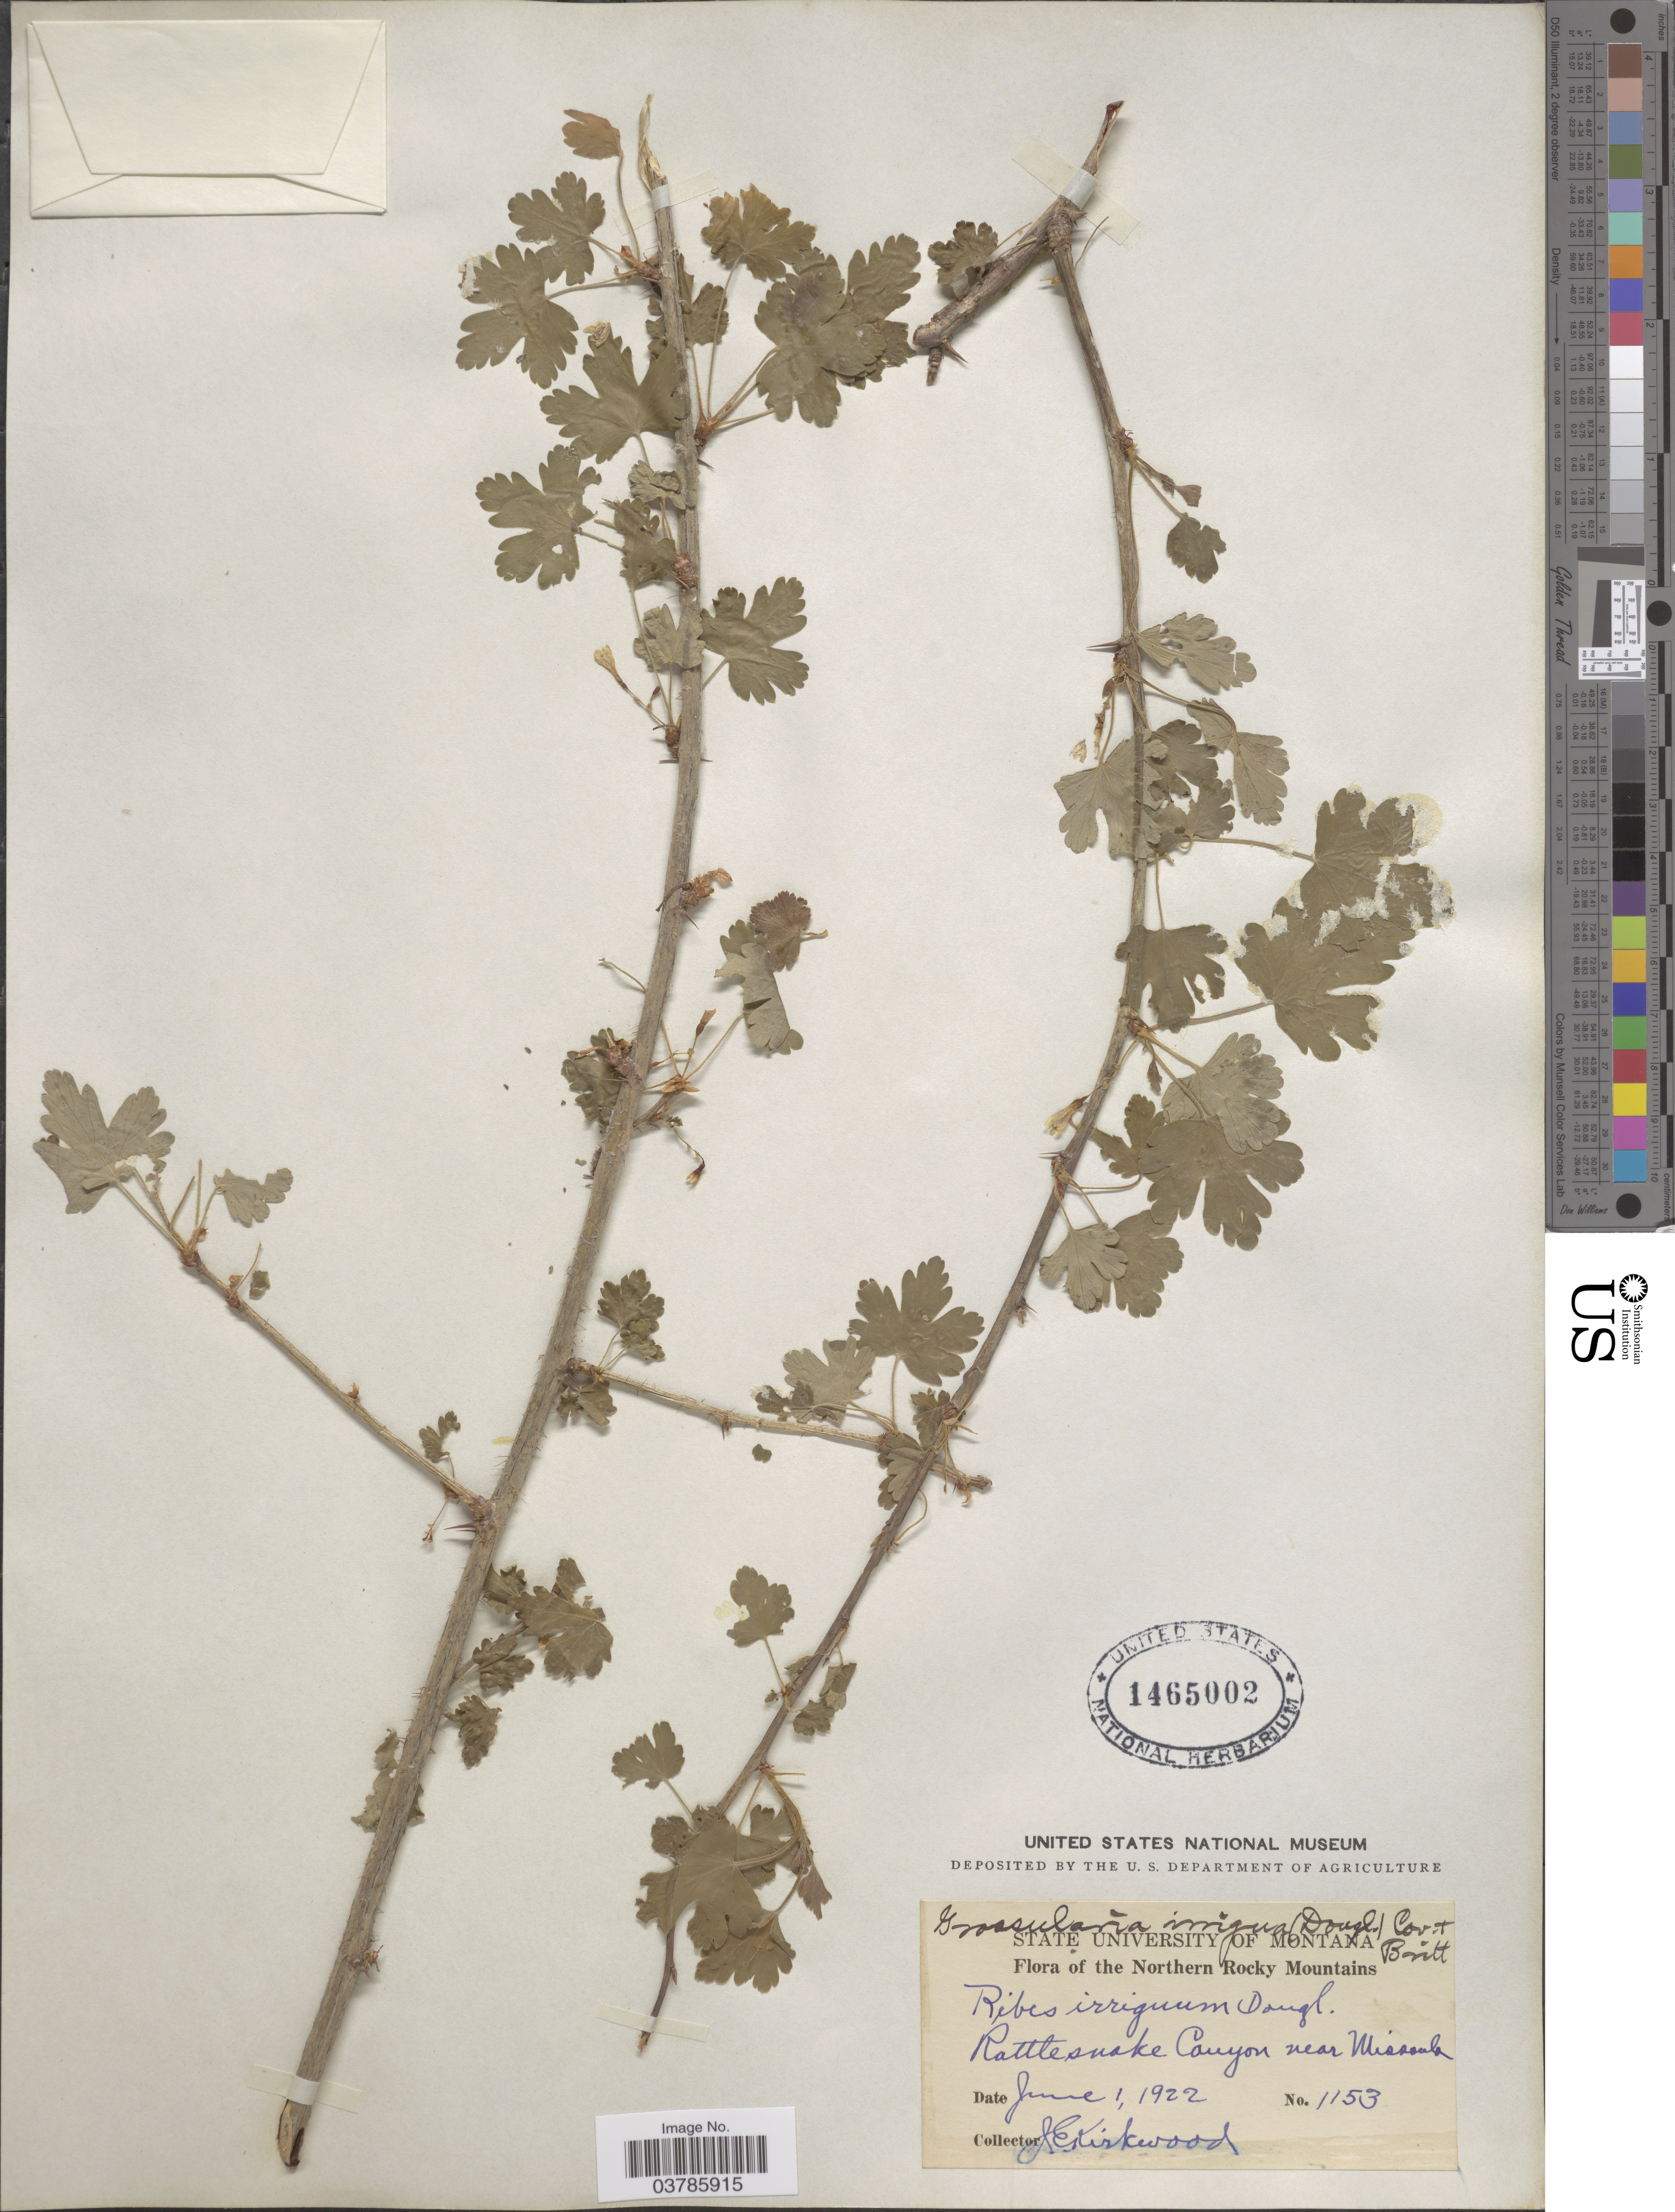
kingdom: Plantae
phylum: Tracheophyta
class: Magnoliopsida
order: Saxifragales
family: Grossulariaceae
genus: Ribes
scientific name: Ribes oxyacanthoides var. irriguum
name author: (Douglas) Jancz.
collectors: J. Kirkwood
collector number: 1153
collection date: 1922-06-01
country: United States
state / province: Montana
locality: Northern Rocky Mountains. Rattlesnake Canyon near Missoula.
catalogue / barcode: US 1465002